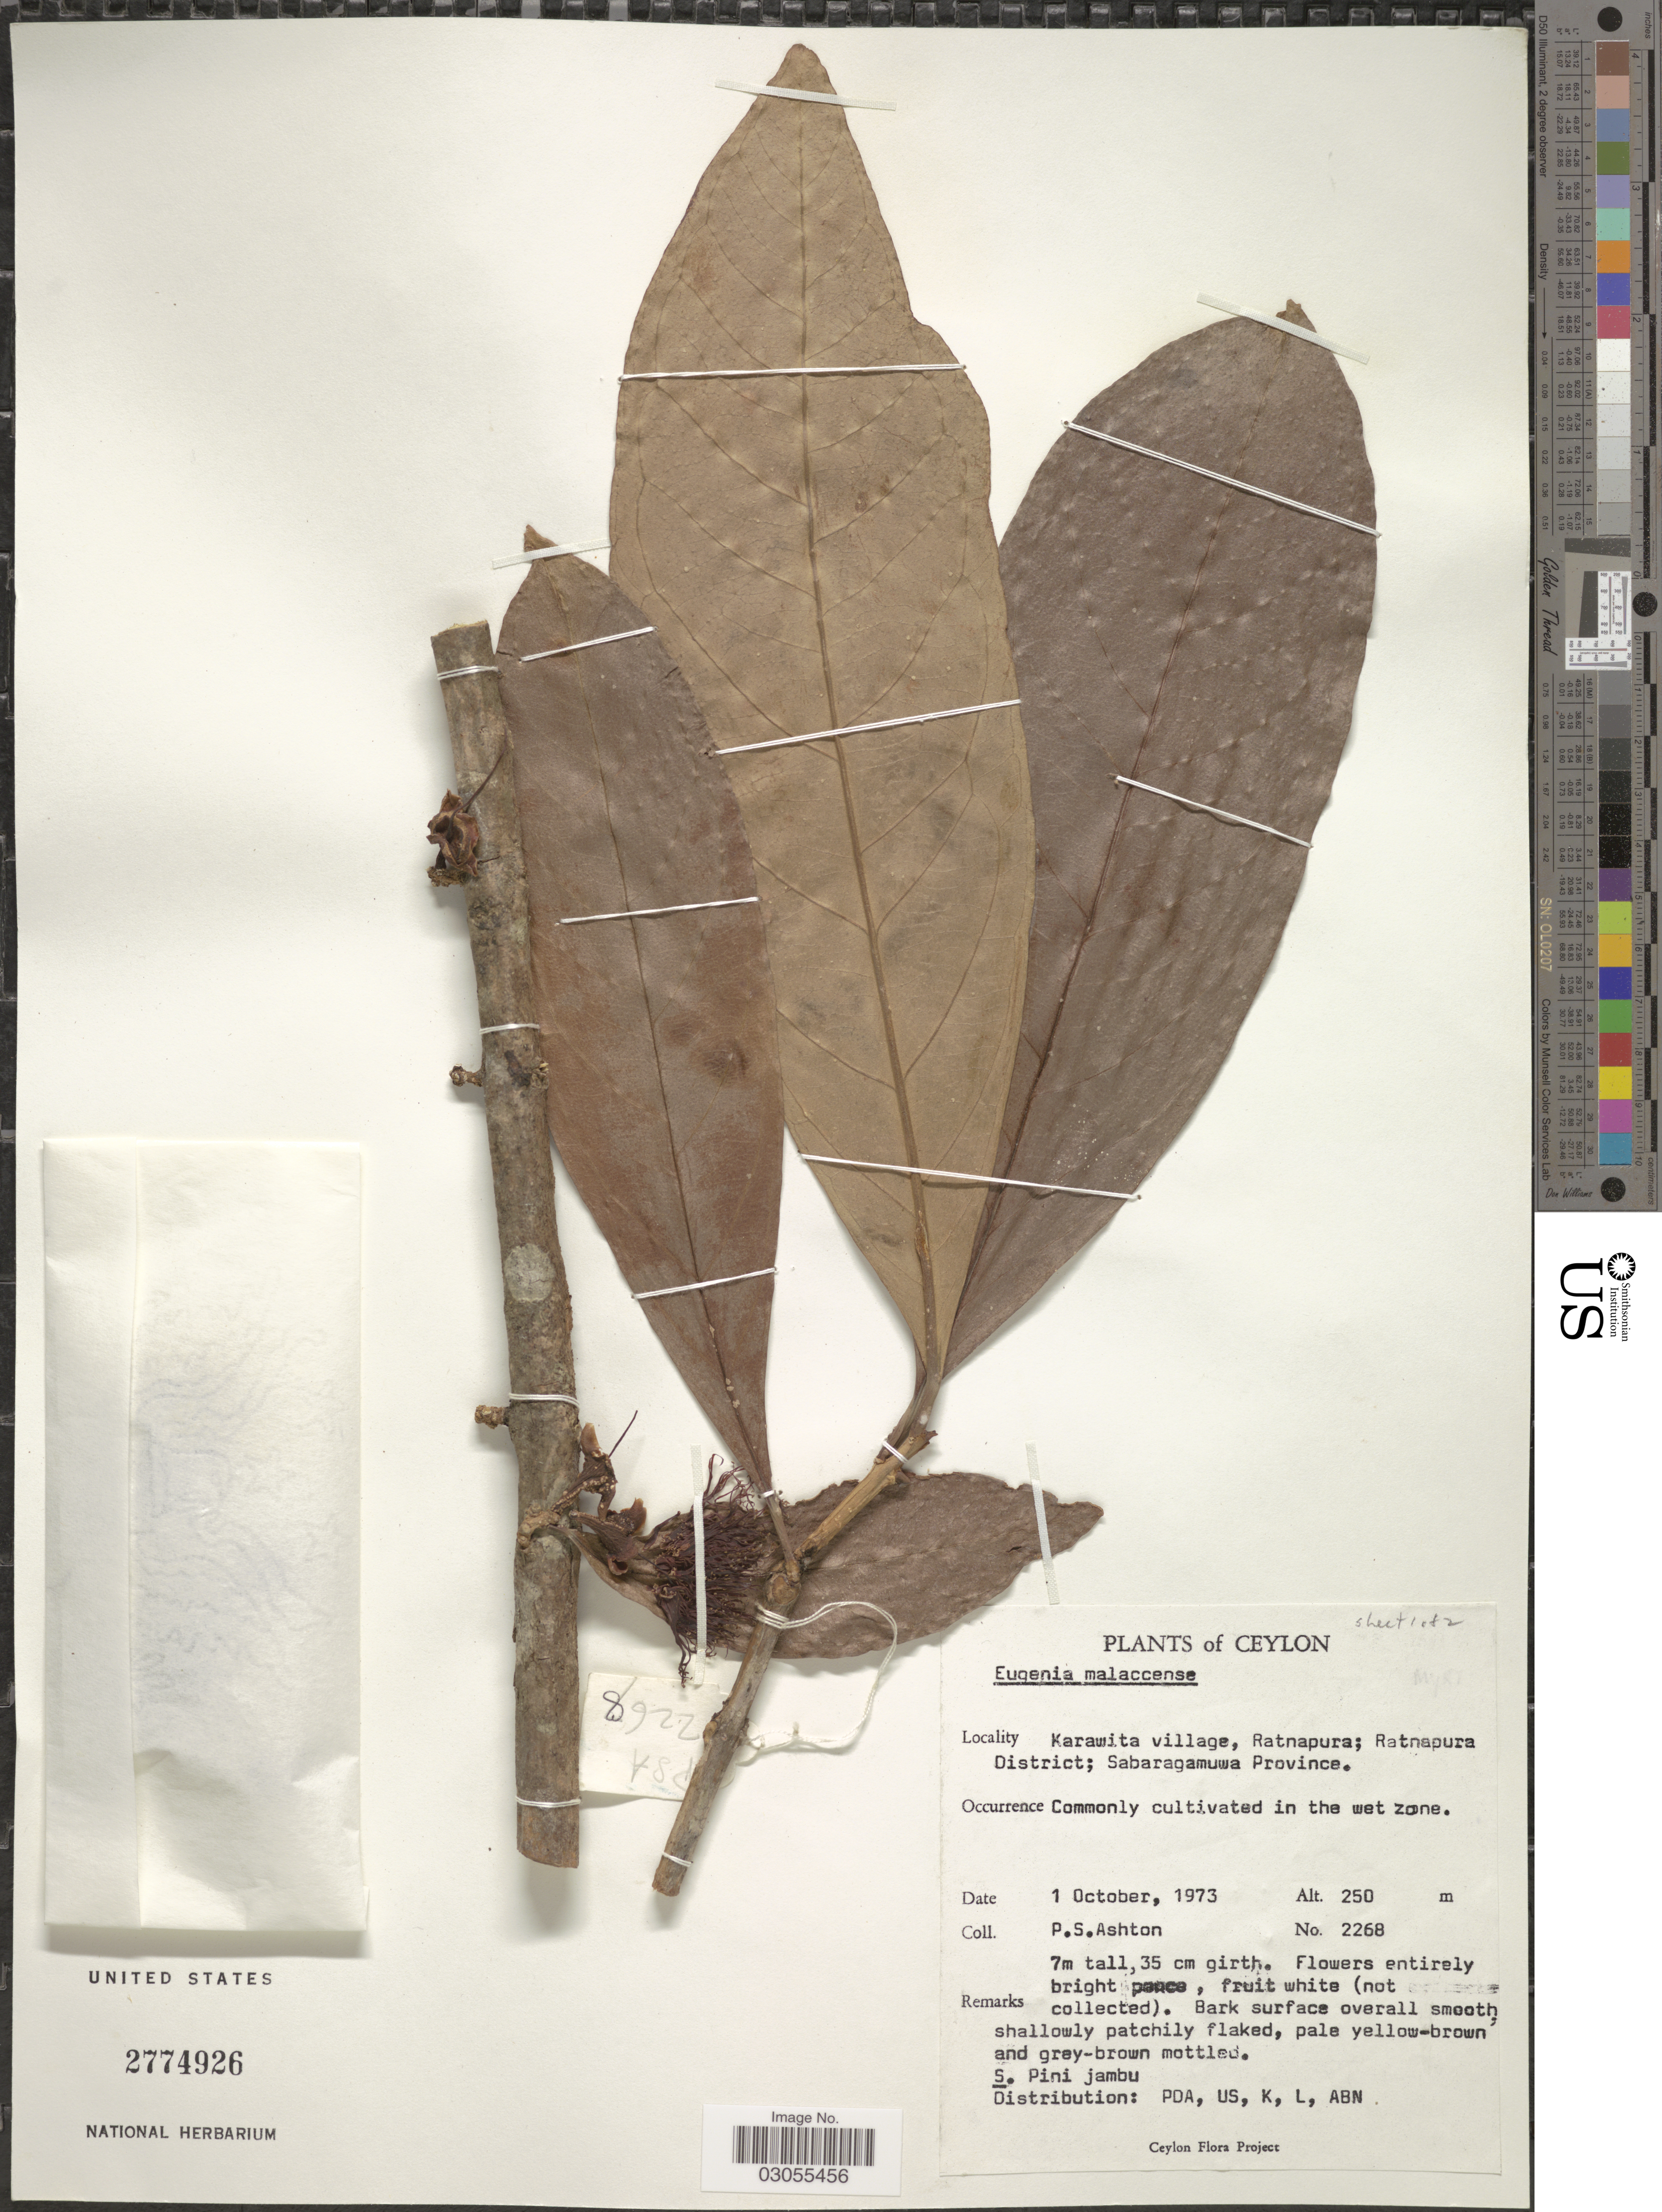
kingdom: Plantae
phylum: Tracheophyta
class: Magnoliopsida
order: Myrtales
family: Myrtaceae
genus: Syzygium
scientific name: Syzygium malaccense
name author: (L.) Merr. & L.M. Perry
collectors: P. S. Ashton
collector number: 2268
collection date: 1973-10-01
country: Sri Lanka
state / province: Sabaragamuwa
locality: Ceylon. Karawita village, Ratnapura; Ratnapura District.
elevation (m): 250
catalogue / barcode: US 2774926